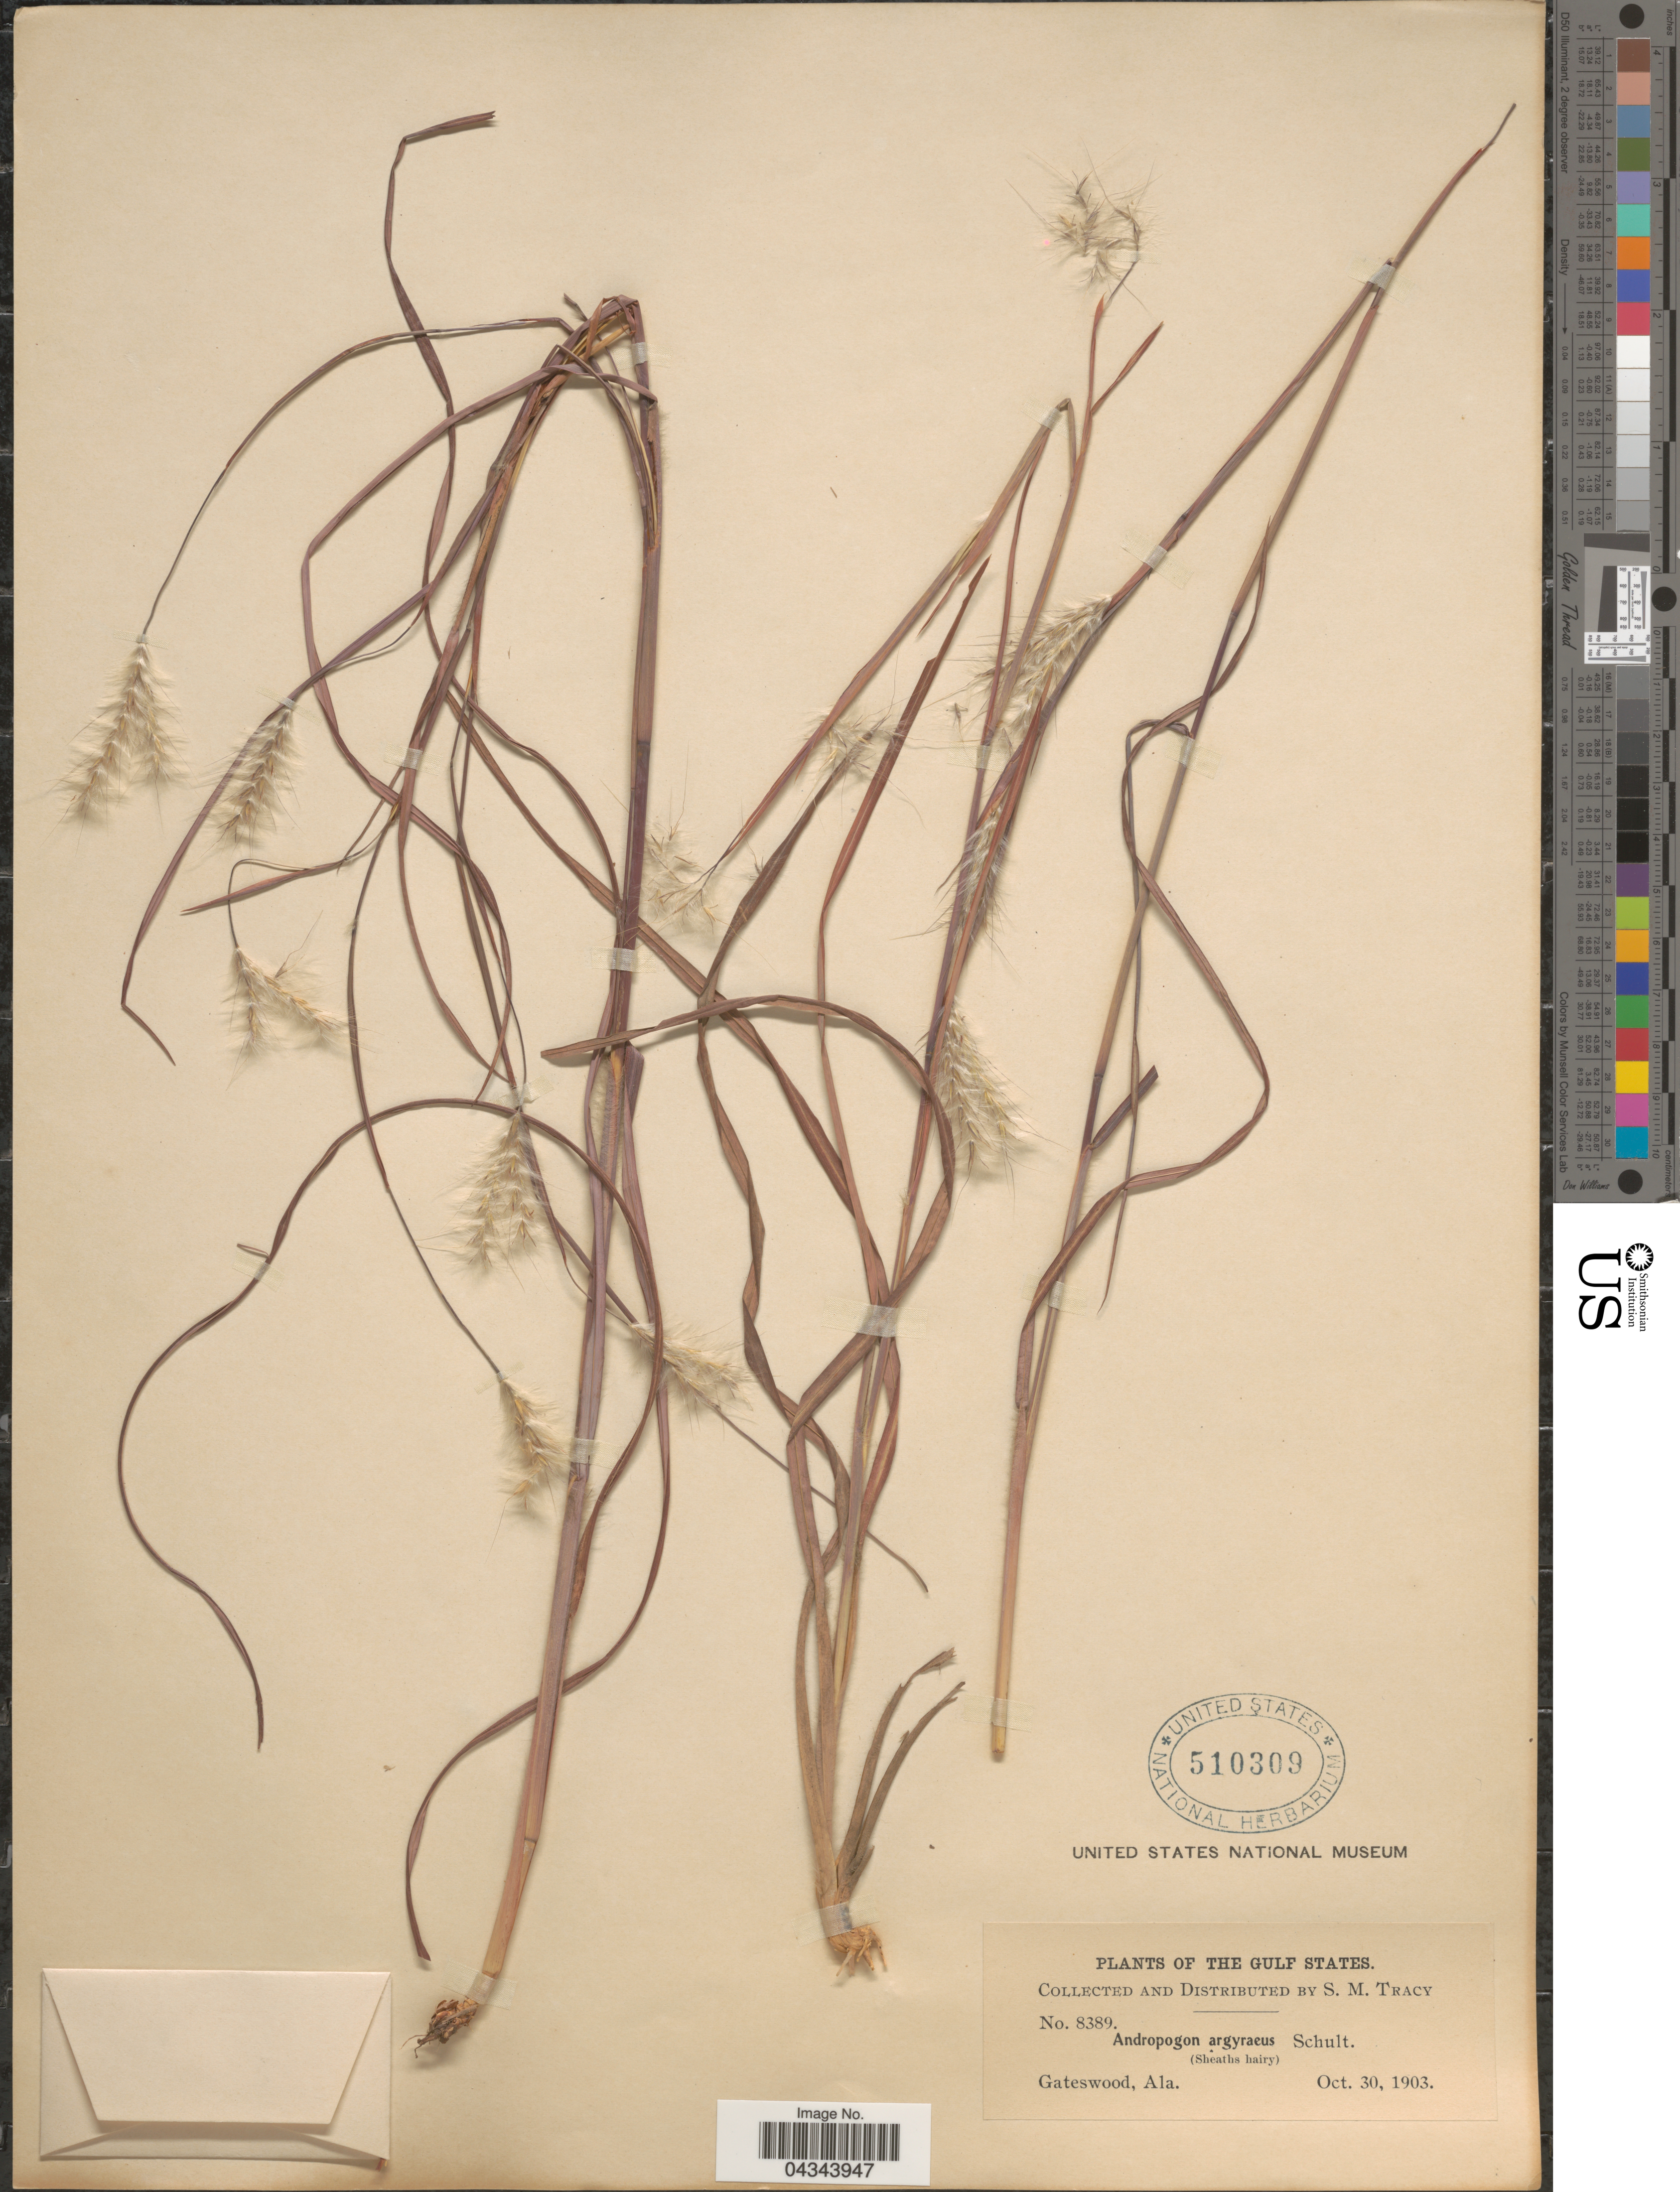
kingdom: Plantae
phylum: Tracheophyta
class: Liliopsida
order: Poales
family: Poaceae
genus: Andropogon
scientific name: Andropogon ternarius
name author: Michx.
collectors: S. M. Tracy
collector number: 8389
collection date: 1903-10-30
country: United States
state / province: Alabama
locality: Gulf States. Gateswood.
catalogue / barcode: US 510309